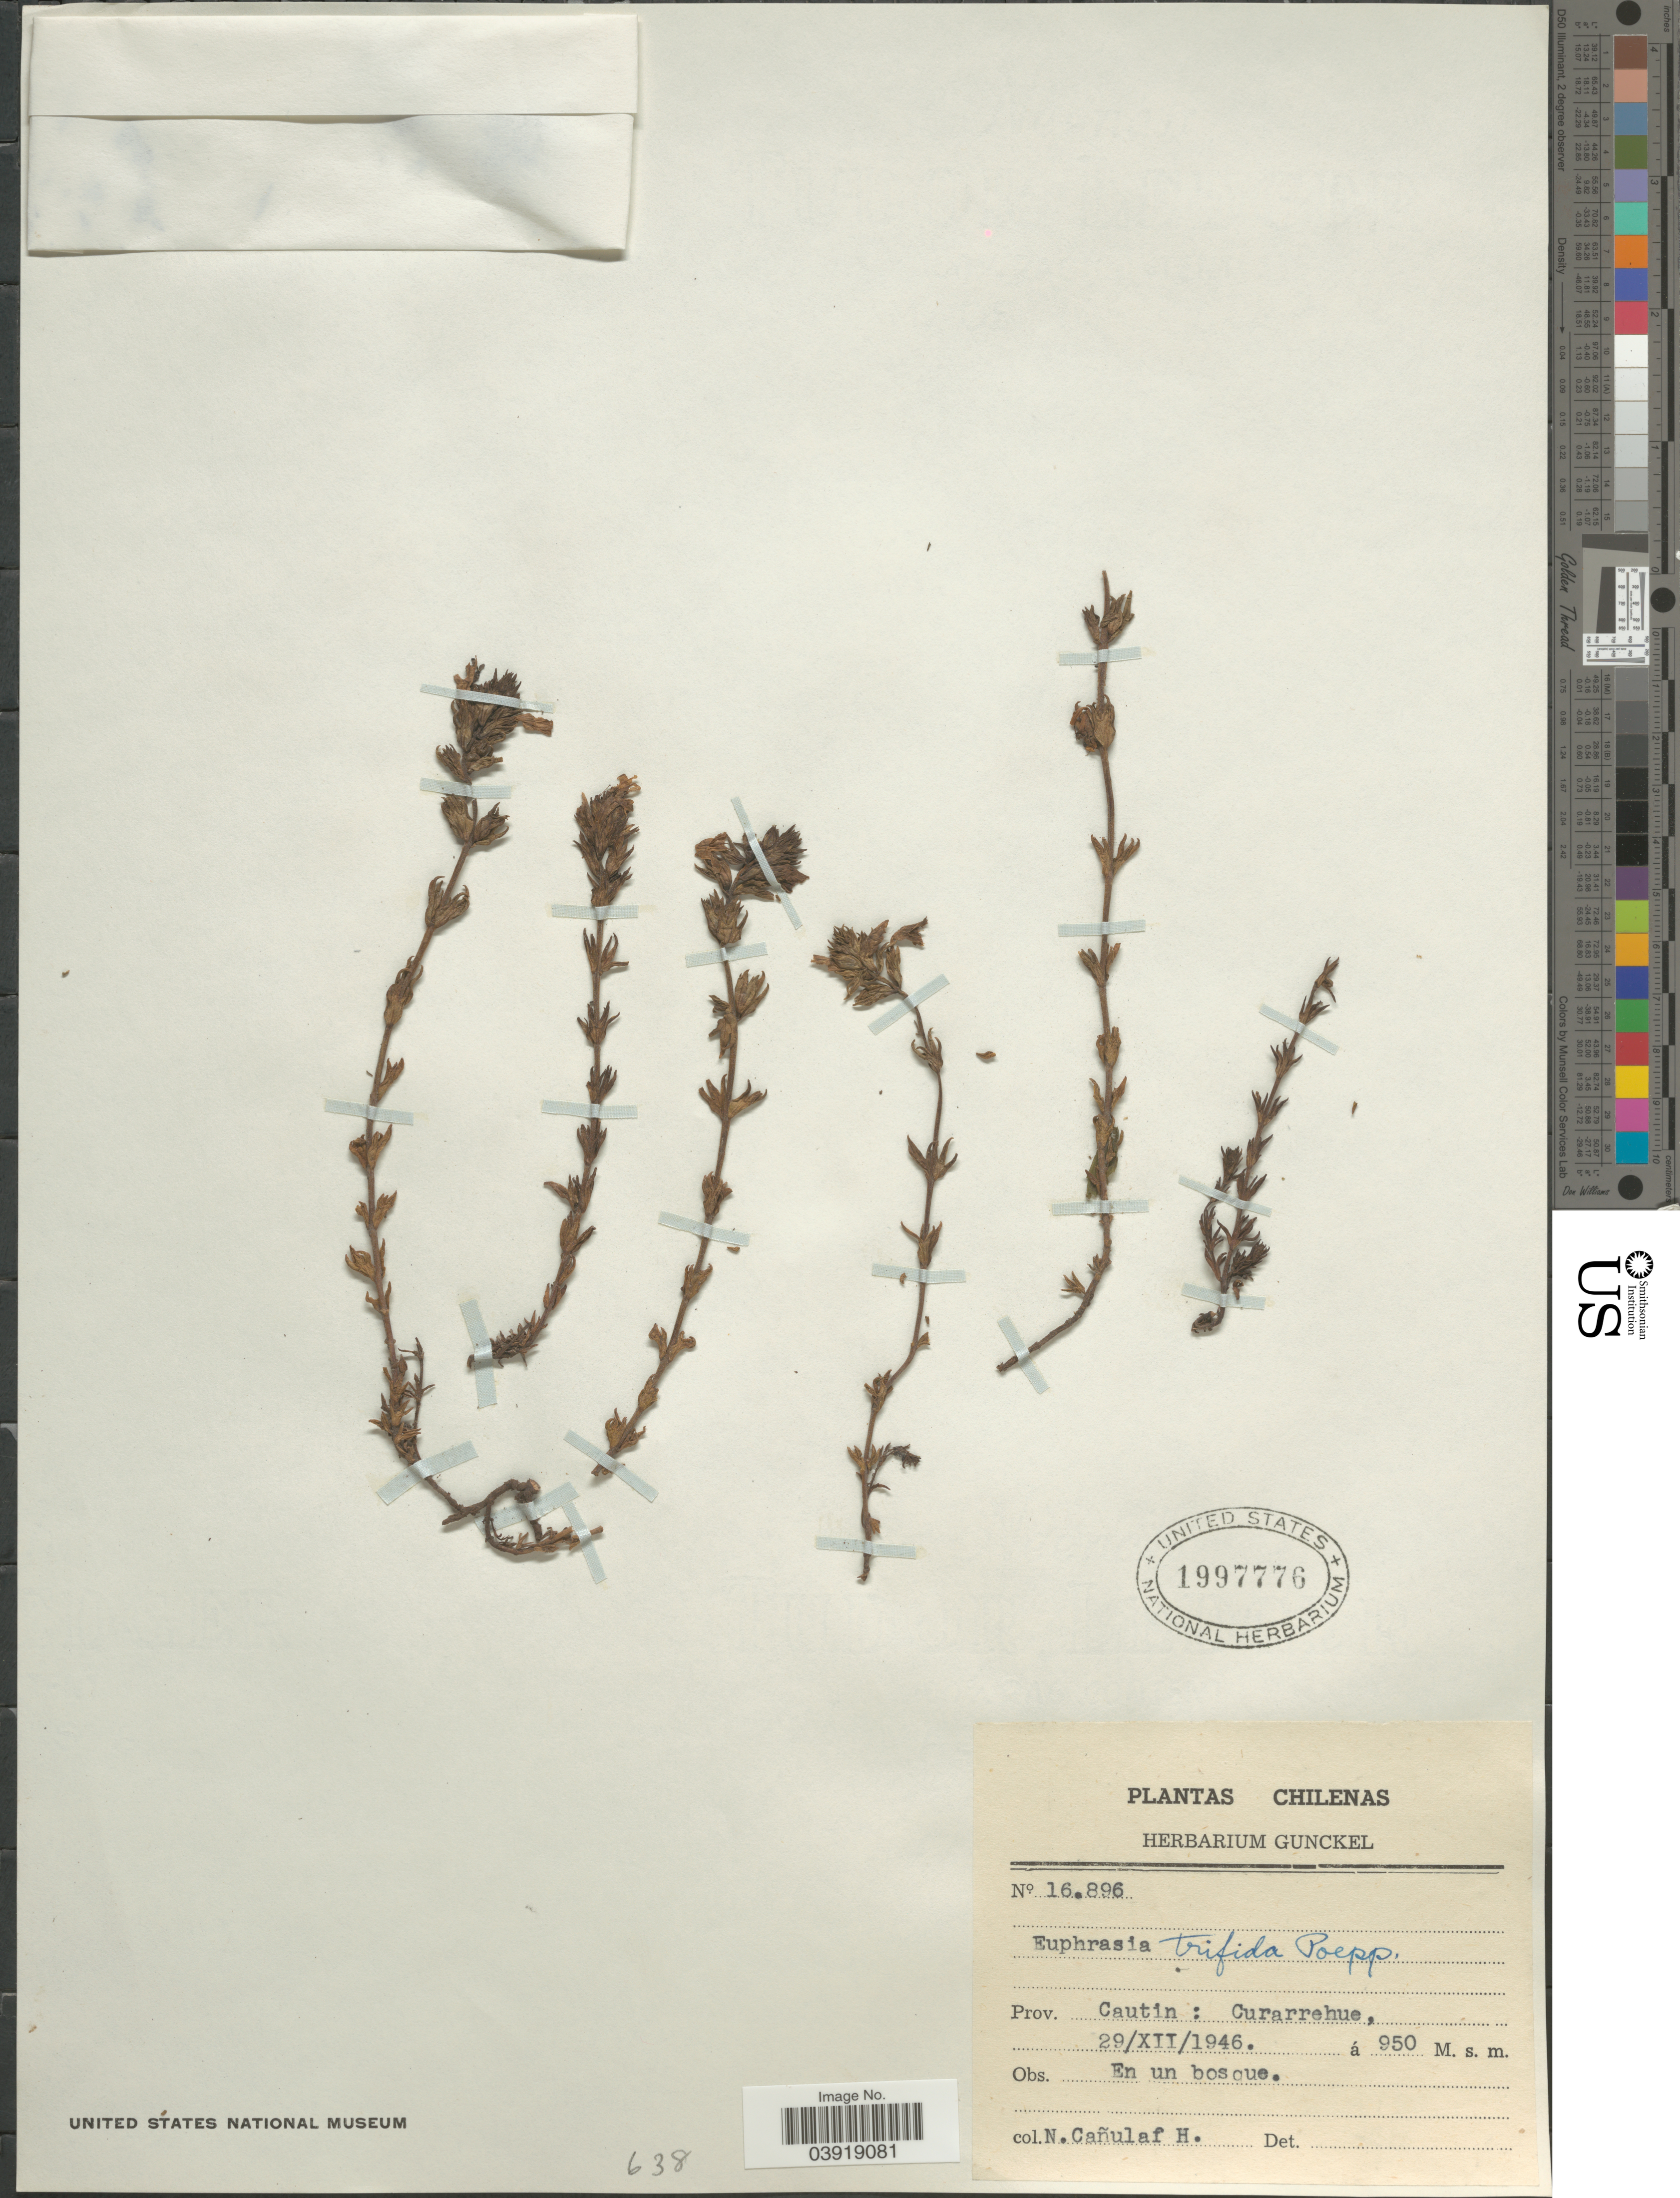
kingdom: Plantae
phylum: Tracheophyta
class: Magnoliopsida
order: Lamiales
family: Orobanchaceae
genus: Euphrasia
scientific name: Euphrasia trifida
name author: Poepp. ex Benth.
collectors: N. Canulaf H.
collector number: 16896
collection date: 1946-12-29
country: Chile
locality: Chilenas. Prov. Cautin: Curarrehue.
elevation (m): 950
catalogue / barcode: US 1997776